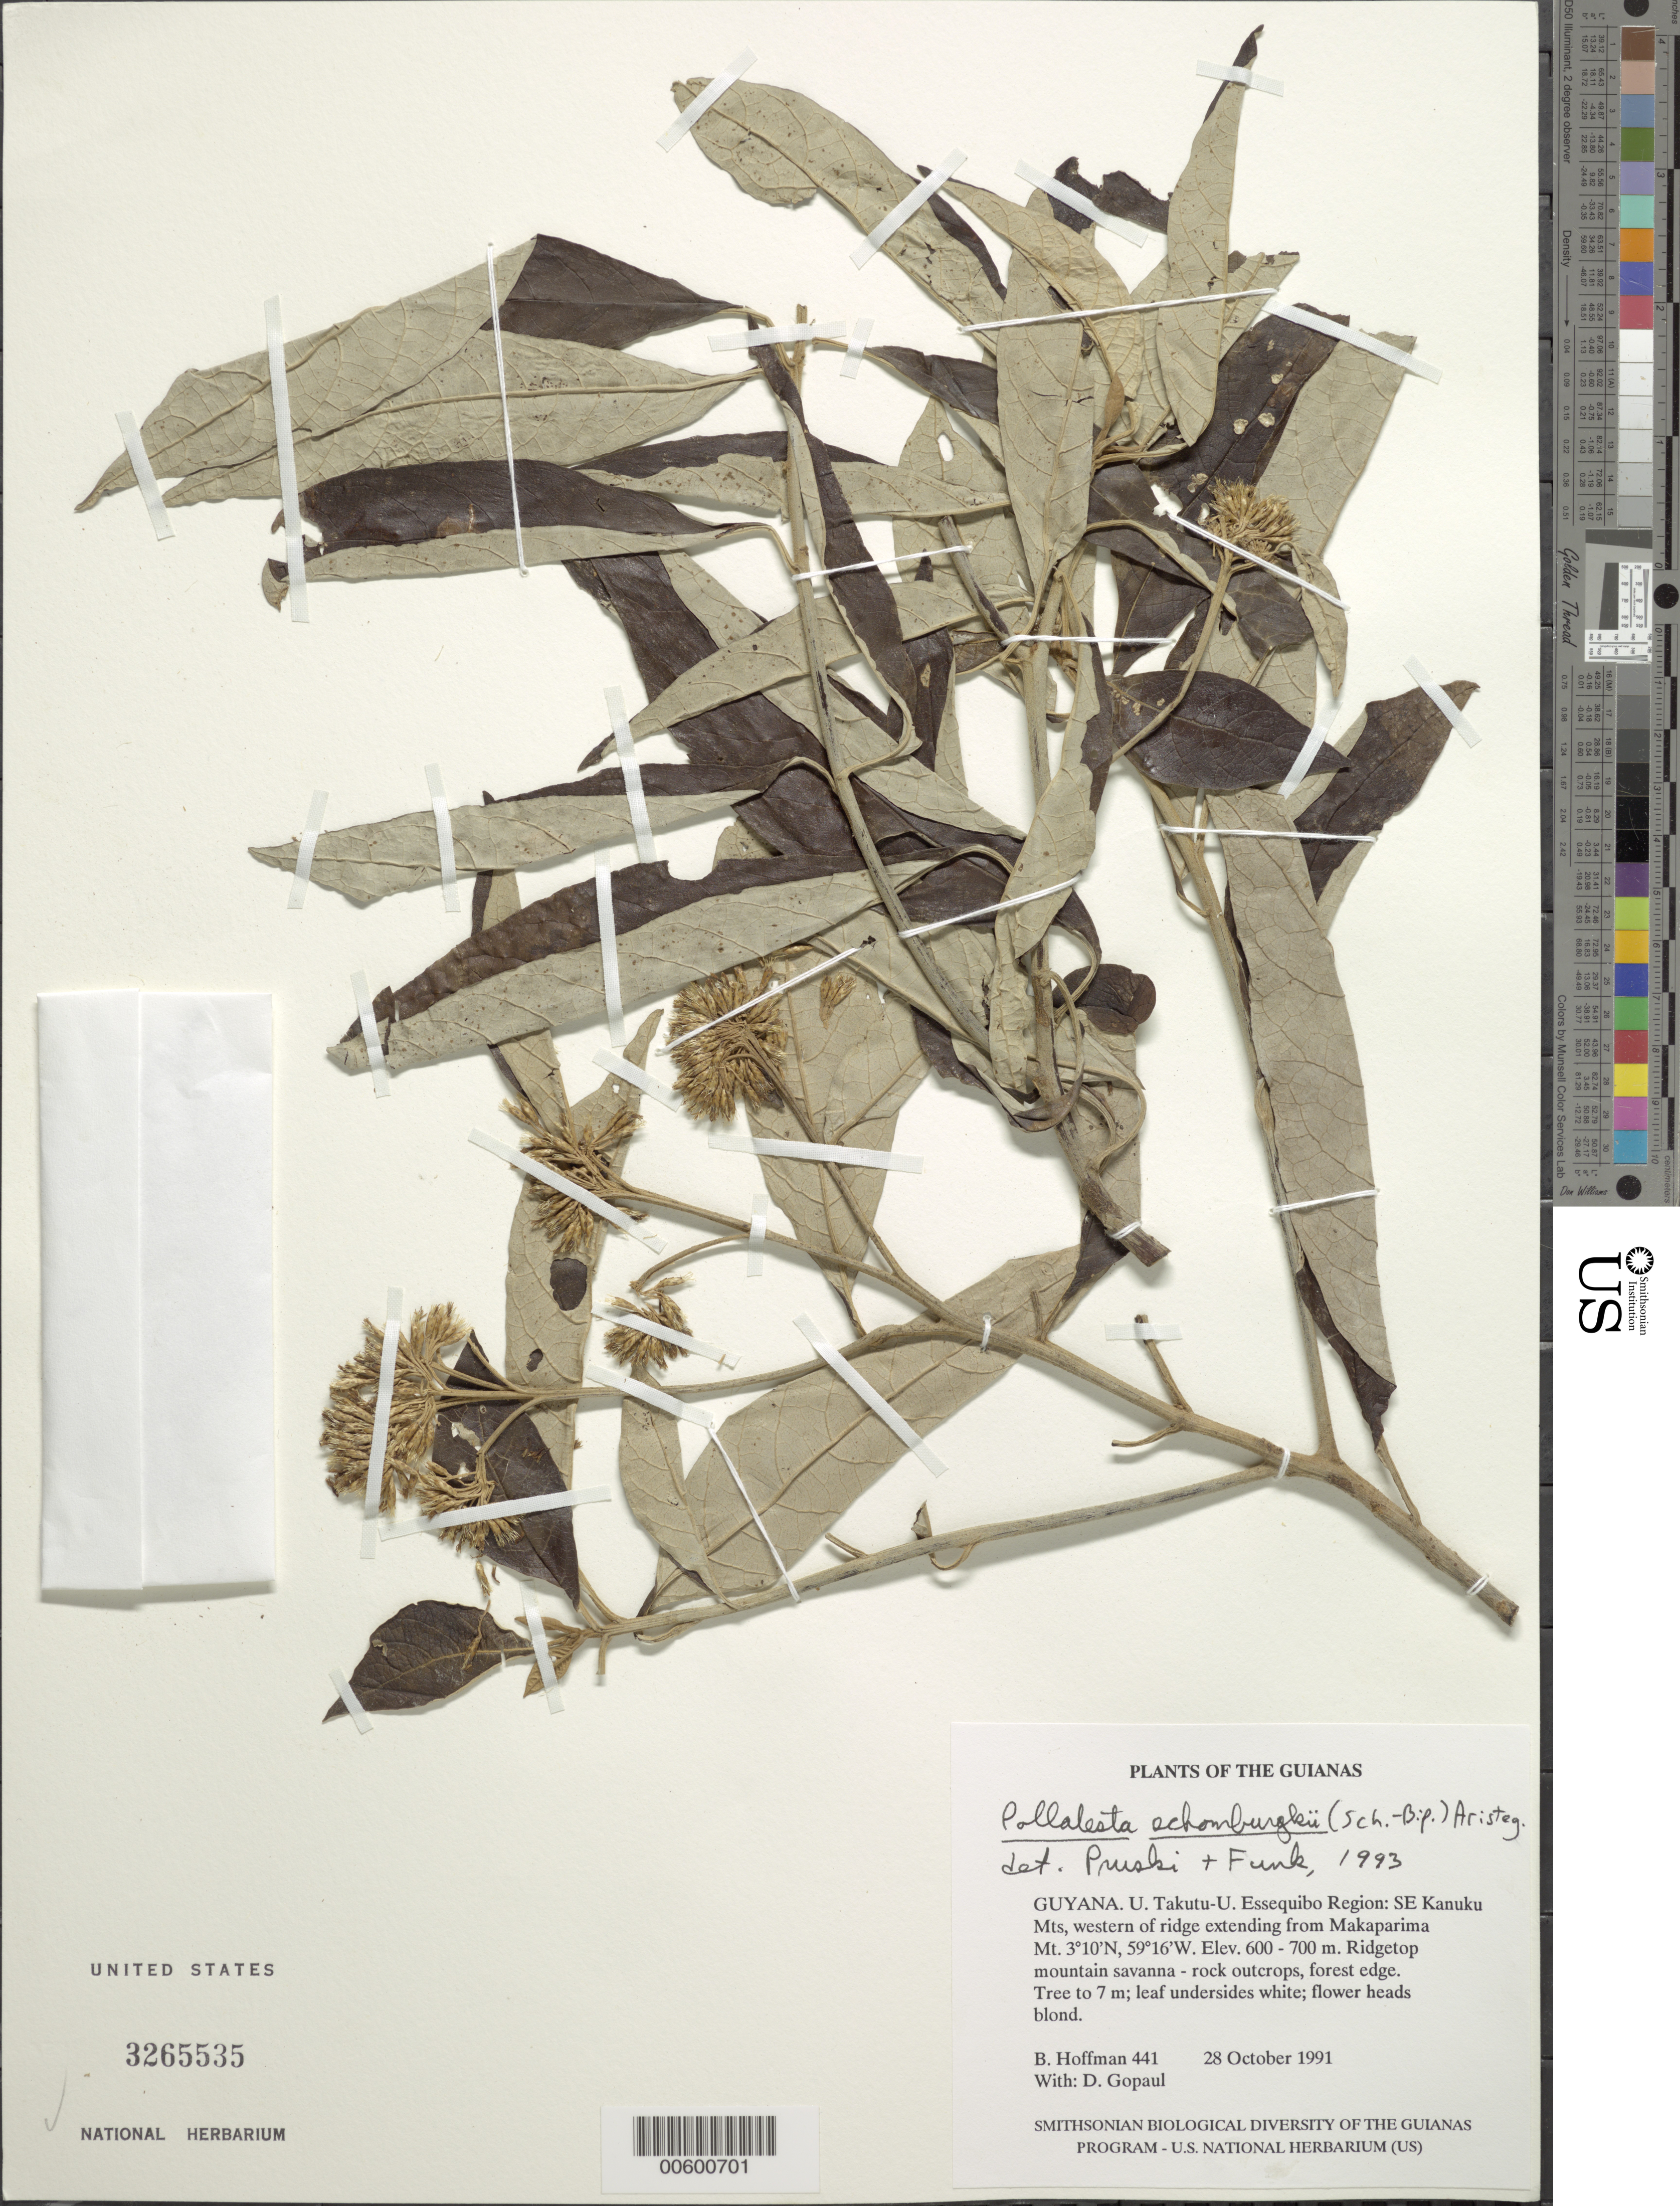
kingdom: Plantae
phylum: Tracheophyta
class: Magnoliopsida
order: Asterales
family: Asteraceae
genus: Piptocoma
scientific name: Piptocoma schomburgkii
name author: (Sch. Bip.) Pruski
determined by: Pruski, J. F.; Funk, V. A.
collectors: B. Hoffman & D. Gopaul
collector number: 441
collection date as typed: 28 October 1991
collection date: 1991-10-28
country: Guyana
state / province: U. Takutu-U. Essequibo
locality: SE Kanuku Mts; western end of ridge extending from Makaparima Mountain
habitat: Ridgetop mountain savanna - rock outcrops, forest edge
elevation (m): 600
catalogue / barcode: US 3265535